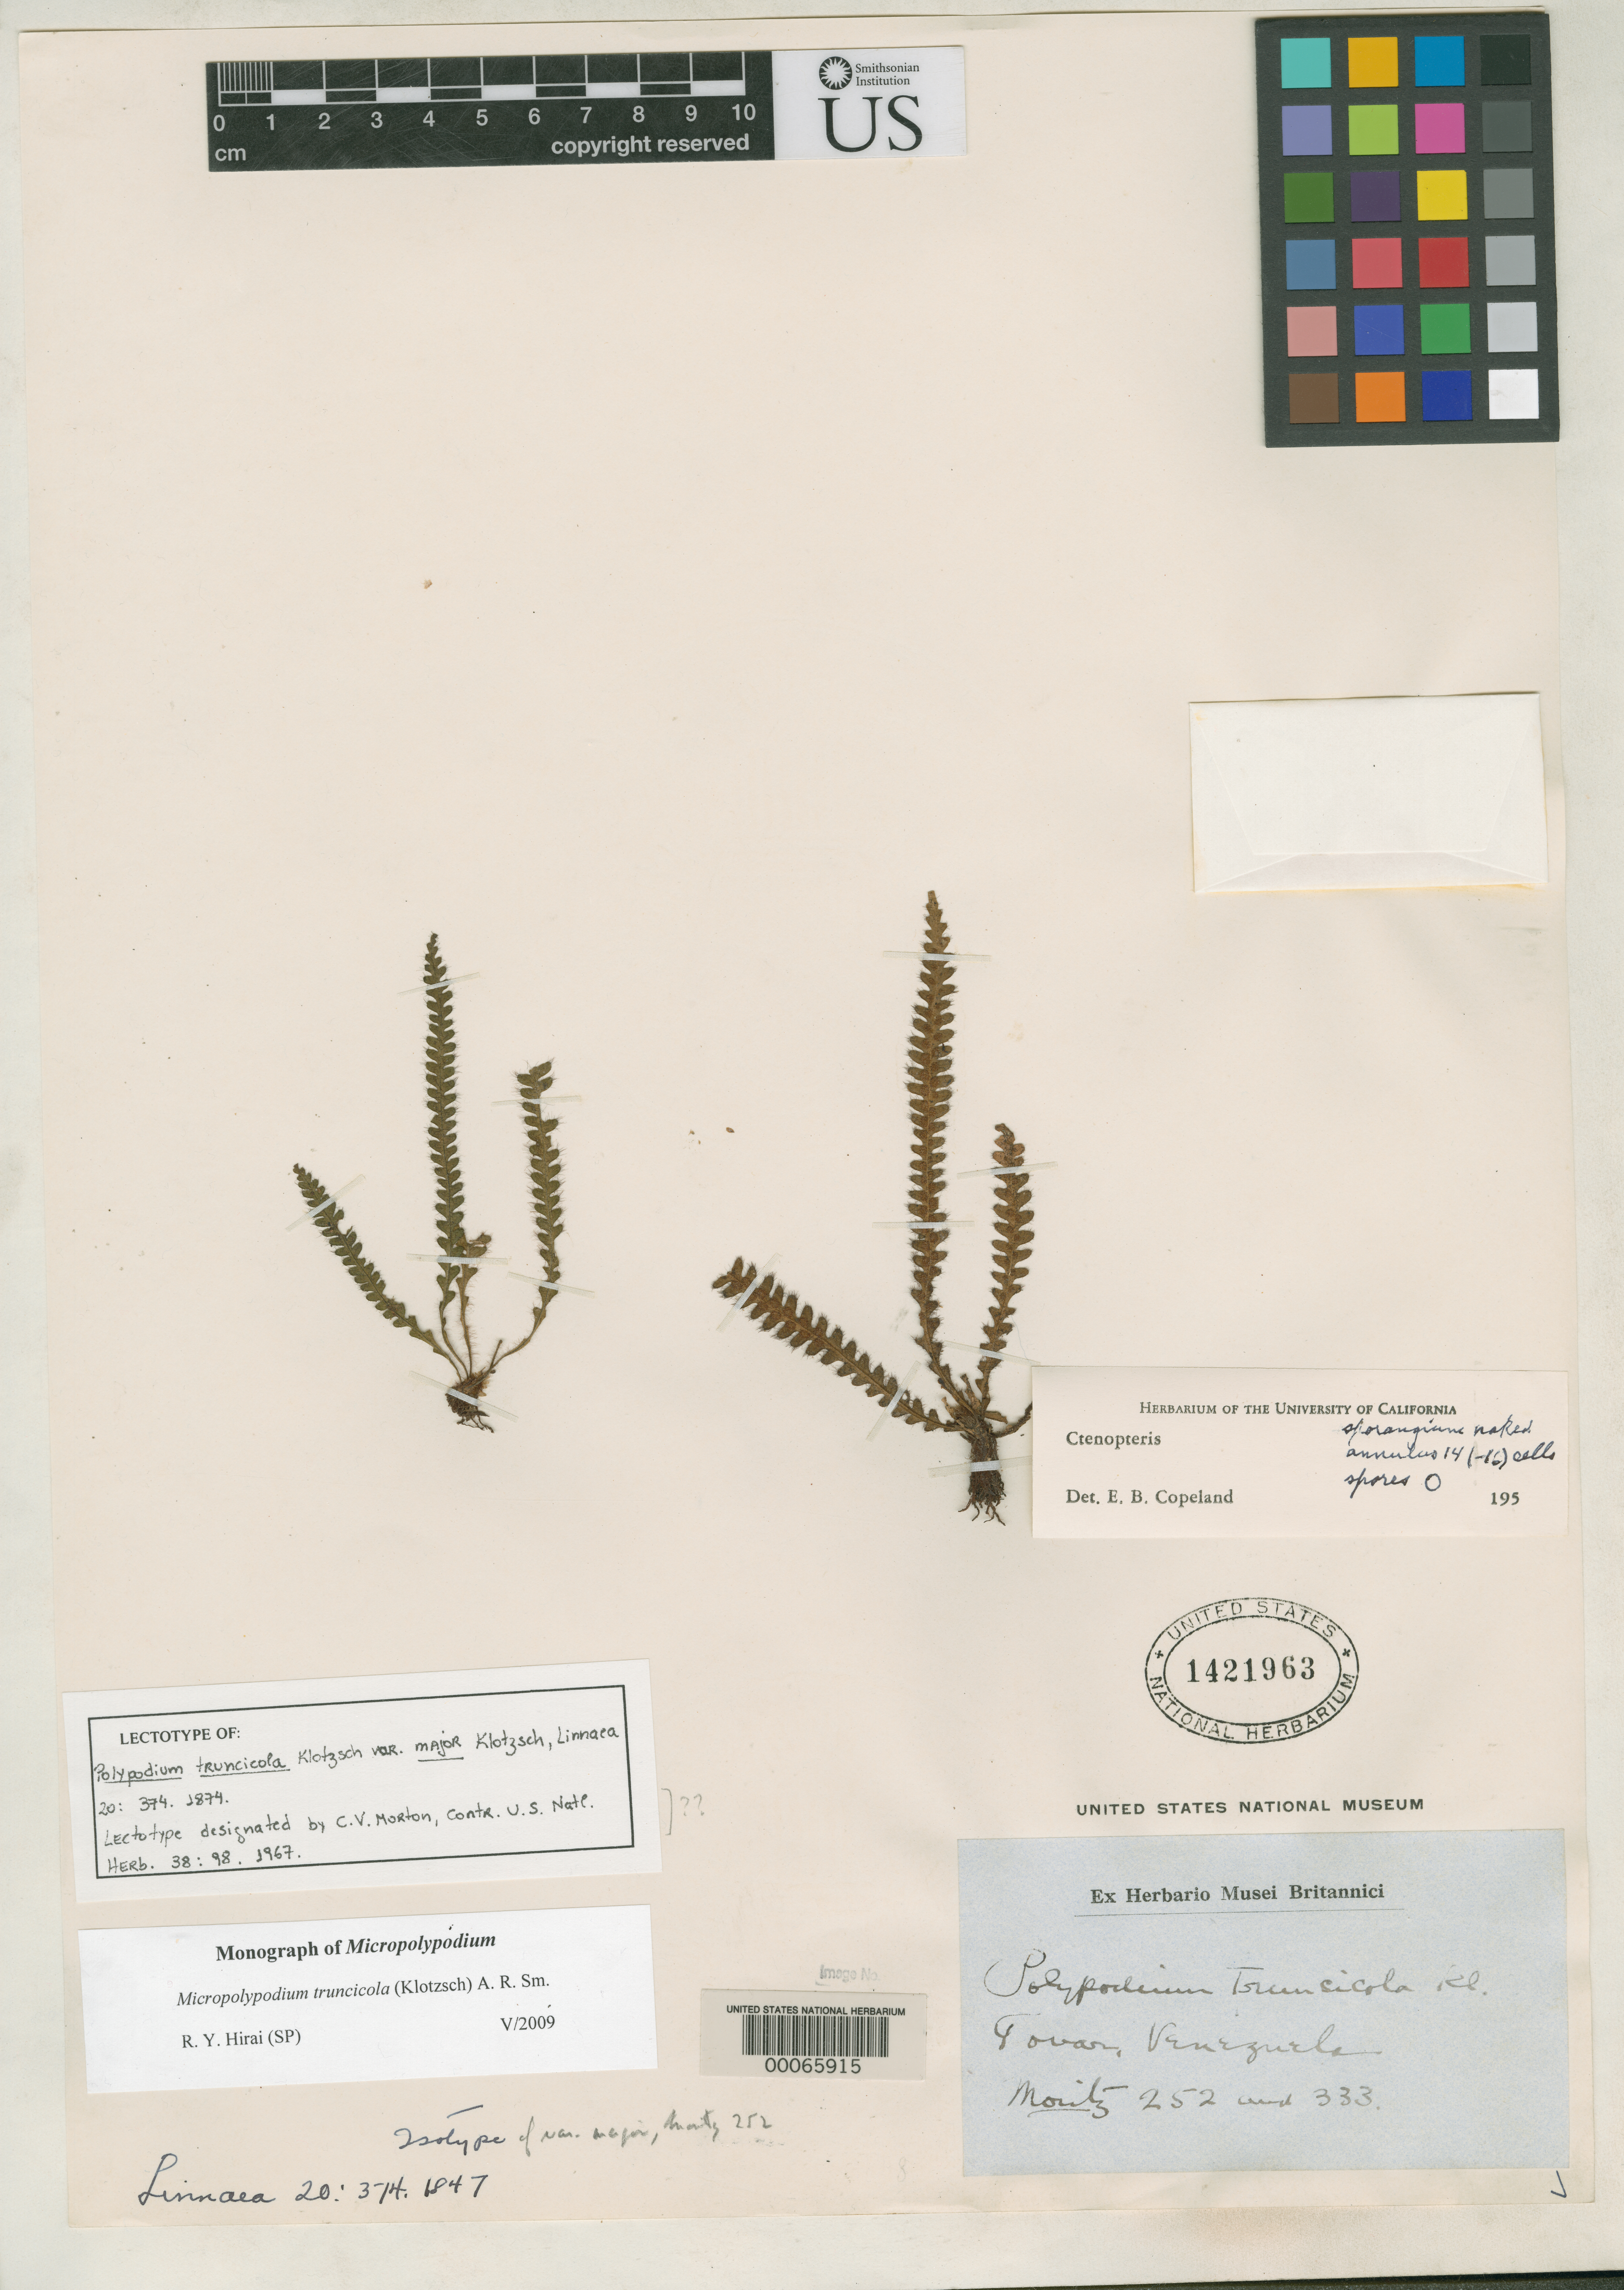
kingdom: Plantae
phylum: Tracheophyta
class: Polypodiopsida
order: Polypodiales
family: Polypodiaceae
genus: Polypodium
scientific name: Polypodium truncicola var. major Klotzsch, nom. illeg.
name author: Klotzsch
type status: Type Collection; Lectotype; Isosyntype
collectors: A. Moritz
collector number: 252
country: Venezuela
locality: Colonia Java.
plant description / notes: "These large specimens are doubtless var. major, and this must be Moritz 252, not Moritz 333 (which see in type herbarium)" D.B.L. '73.; Label states "Moritz 252 and 333" but apparently mounted with only Moritz 252 (see separate note by Lellinger). Annotated as "lectotype", attributed to Morton (1967, Contr. U.S. Natl. Herb. 38: 98) but Morton did not designate US material as type, holotype, or lectotype (in fact US cited as "isotype").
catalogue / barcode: US 1421963